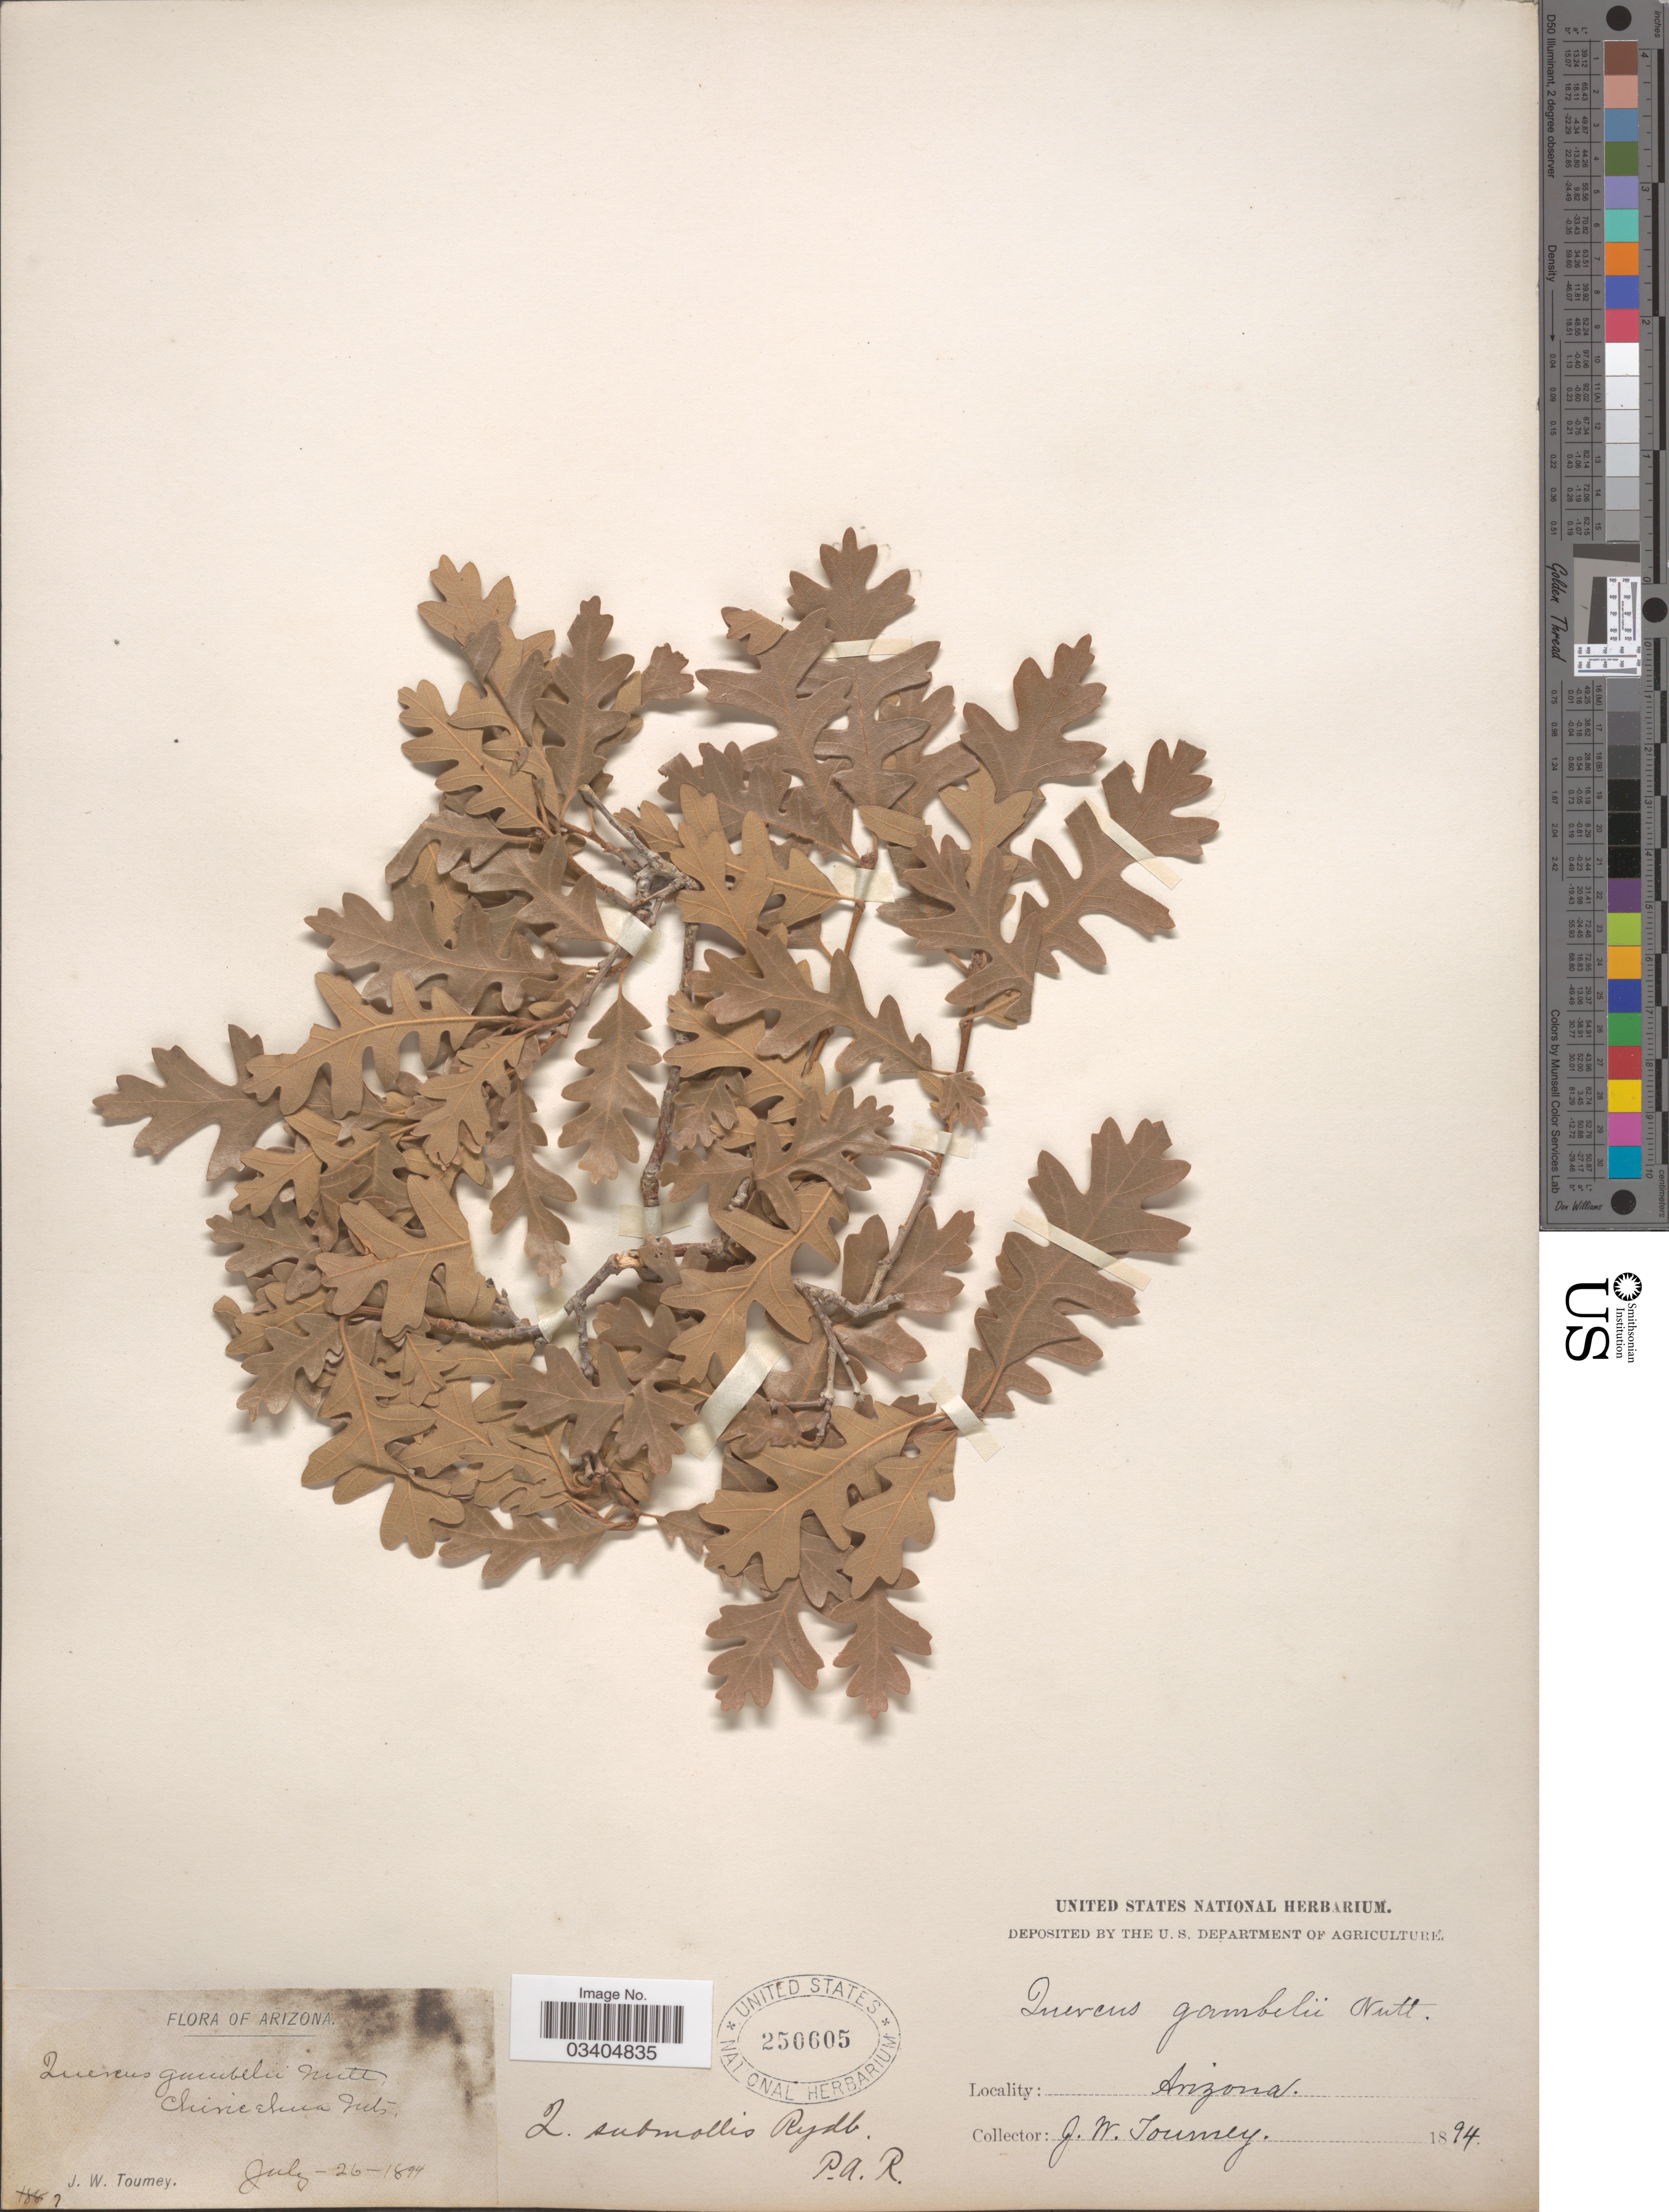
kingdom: Plantae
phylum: Tracheophyta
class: Magnoliopsida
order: Fagales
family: Fagaceae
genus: Quercus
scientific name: Quercus gambelii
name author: Nutt.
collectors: J. W. Toumey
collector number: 7?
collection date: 1894-07-26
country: United States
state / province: Arizona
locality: Chiricahua Mts.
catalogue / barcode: US 250605